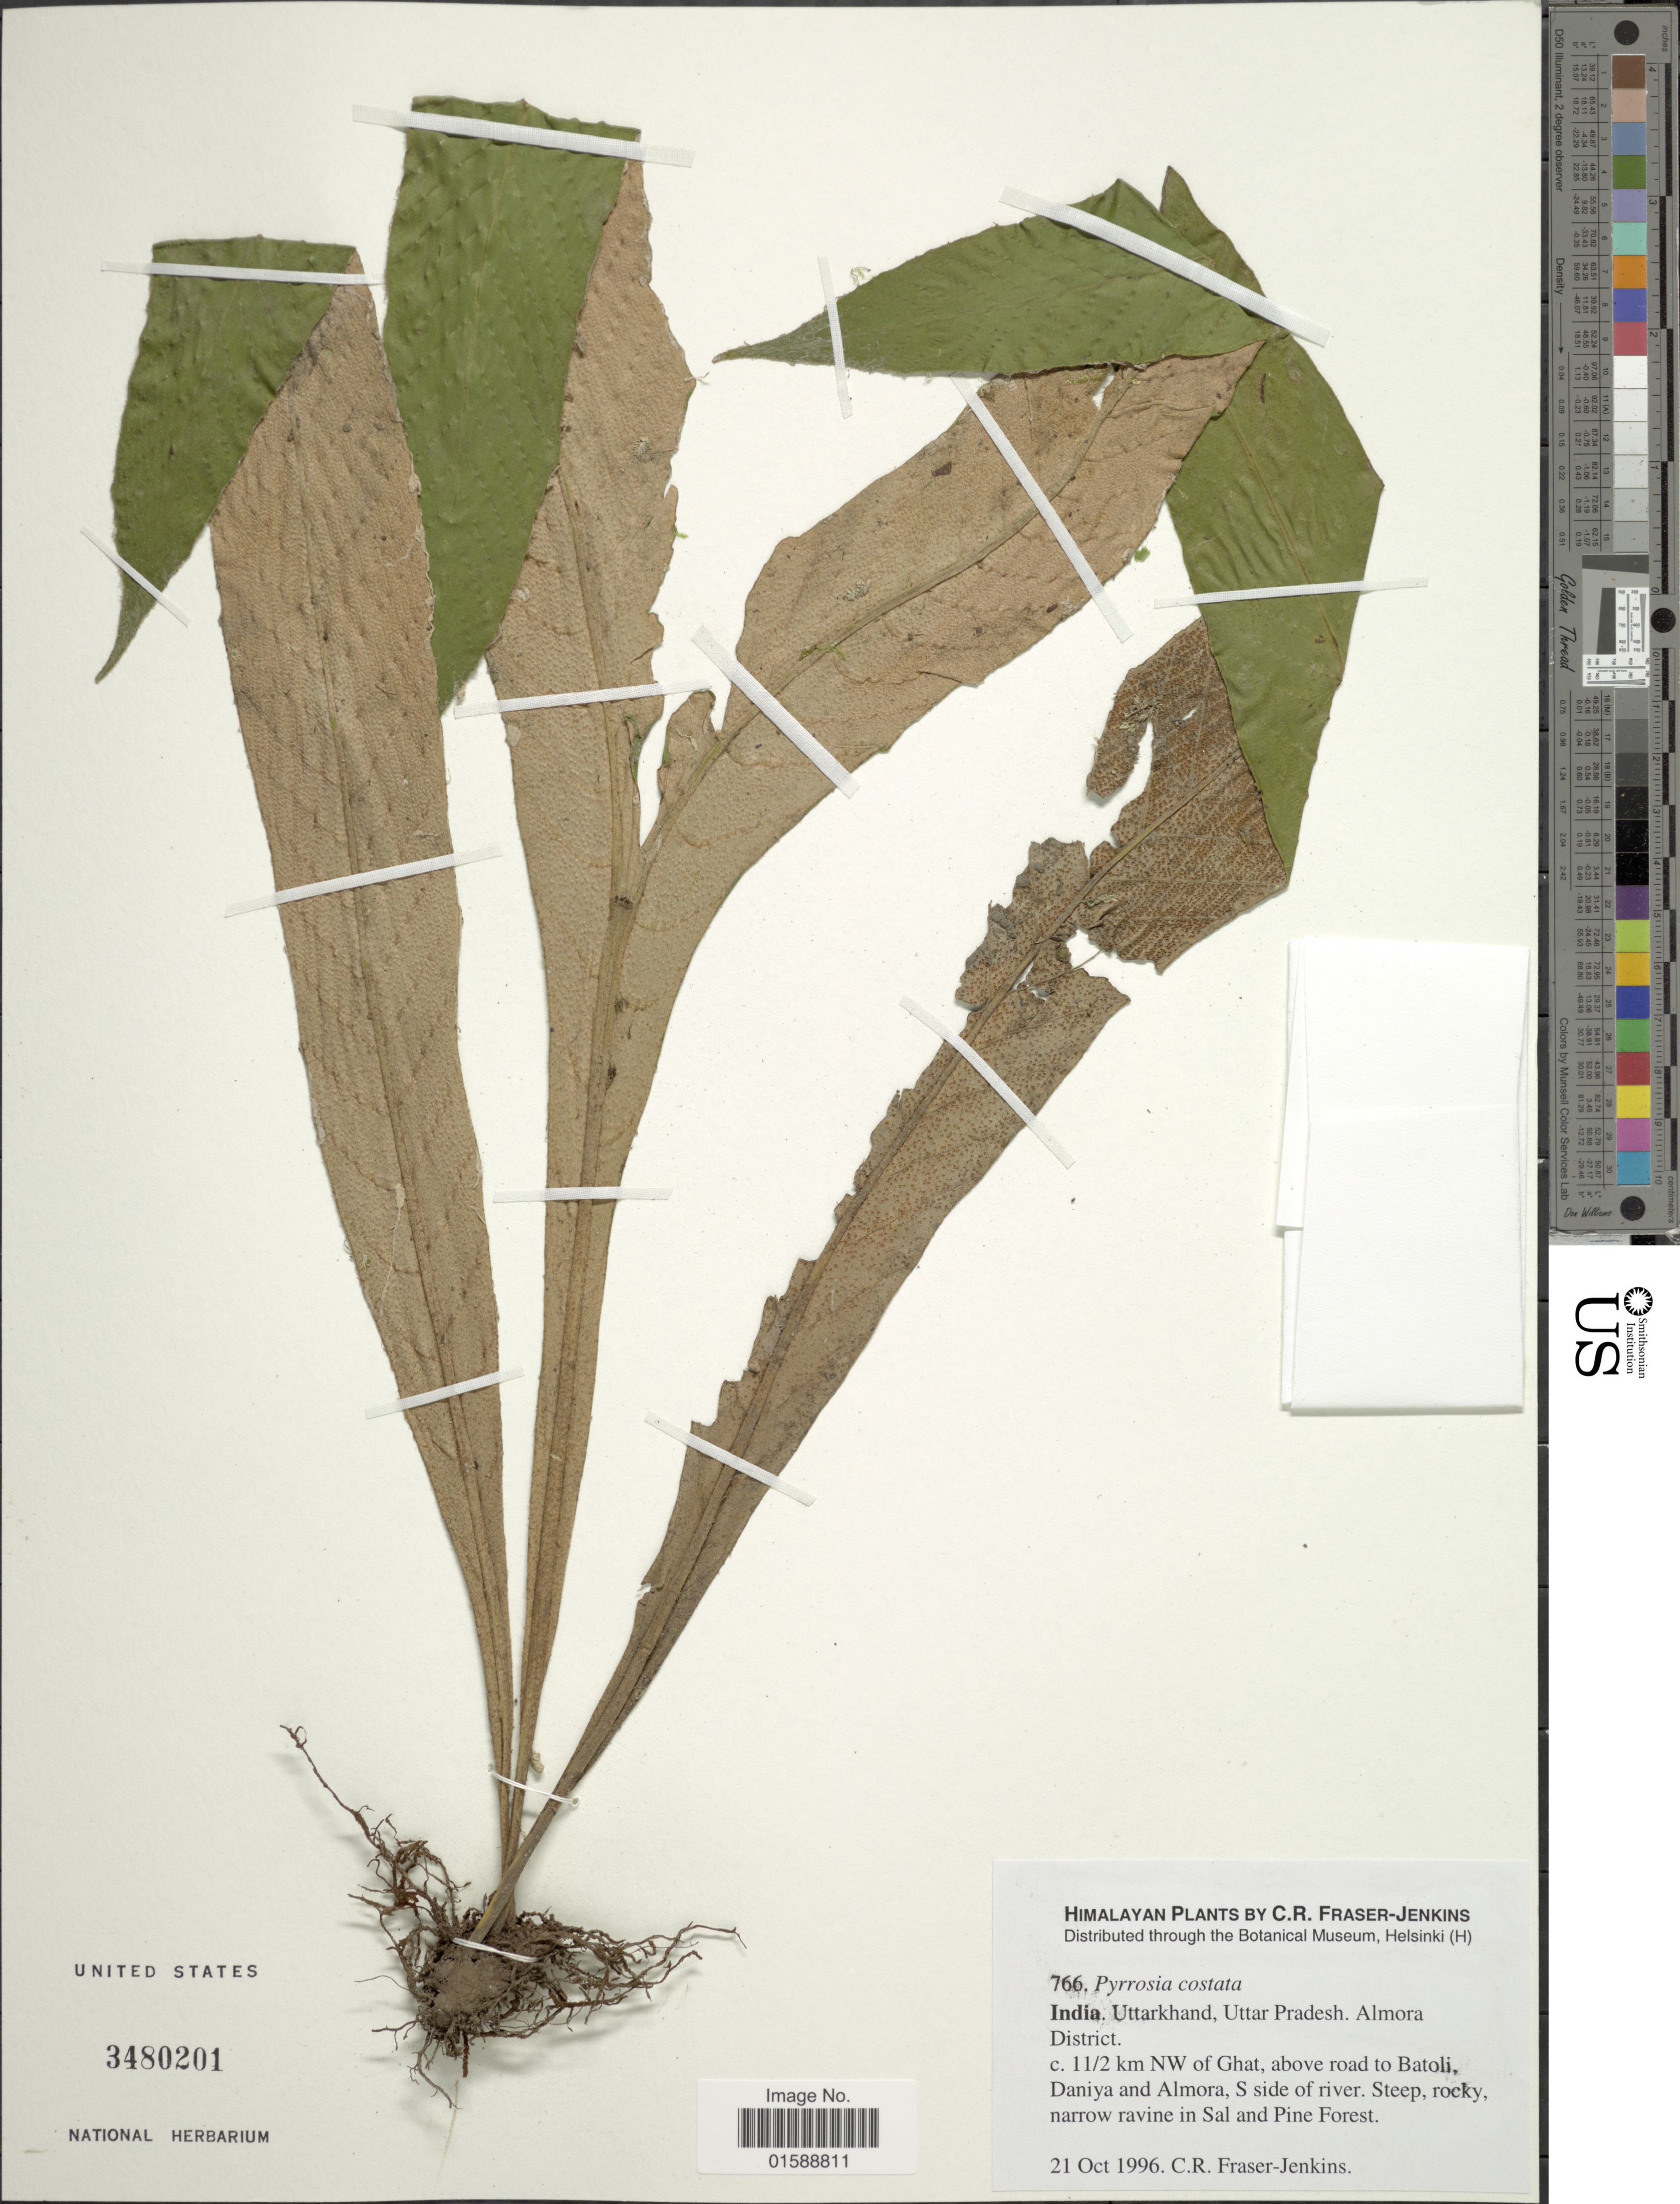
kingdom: Plantae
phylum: Tracheophyta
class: Polypodiopsida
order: Polypodiales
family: Polypodiaceae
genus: Pyrrosia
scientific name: Pyrrosia costata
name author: (Wall. ex C. Presl) Tagawa & K. Iwats.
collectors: C. R. Fraser-Jenkins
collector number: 766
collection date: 1996-10-21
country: India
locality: Uttarkhand, Uttar Pradesh. Almora District. c. 11/2 km NW of Ghat, above road to Batoli, Daniya and Almora, S side of river. Steep, rocky, narrow ravine in Sal and Pine Forest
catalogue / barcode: US 3480201